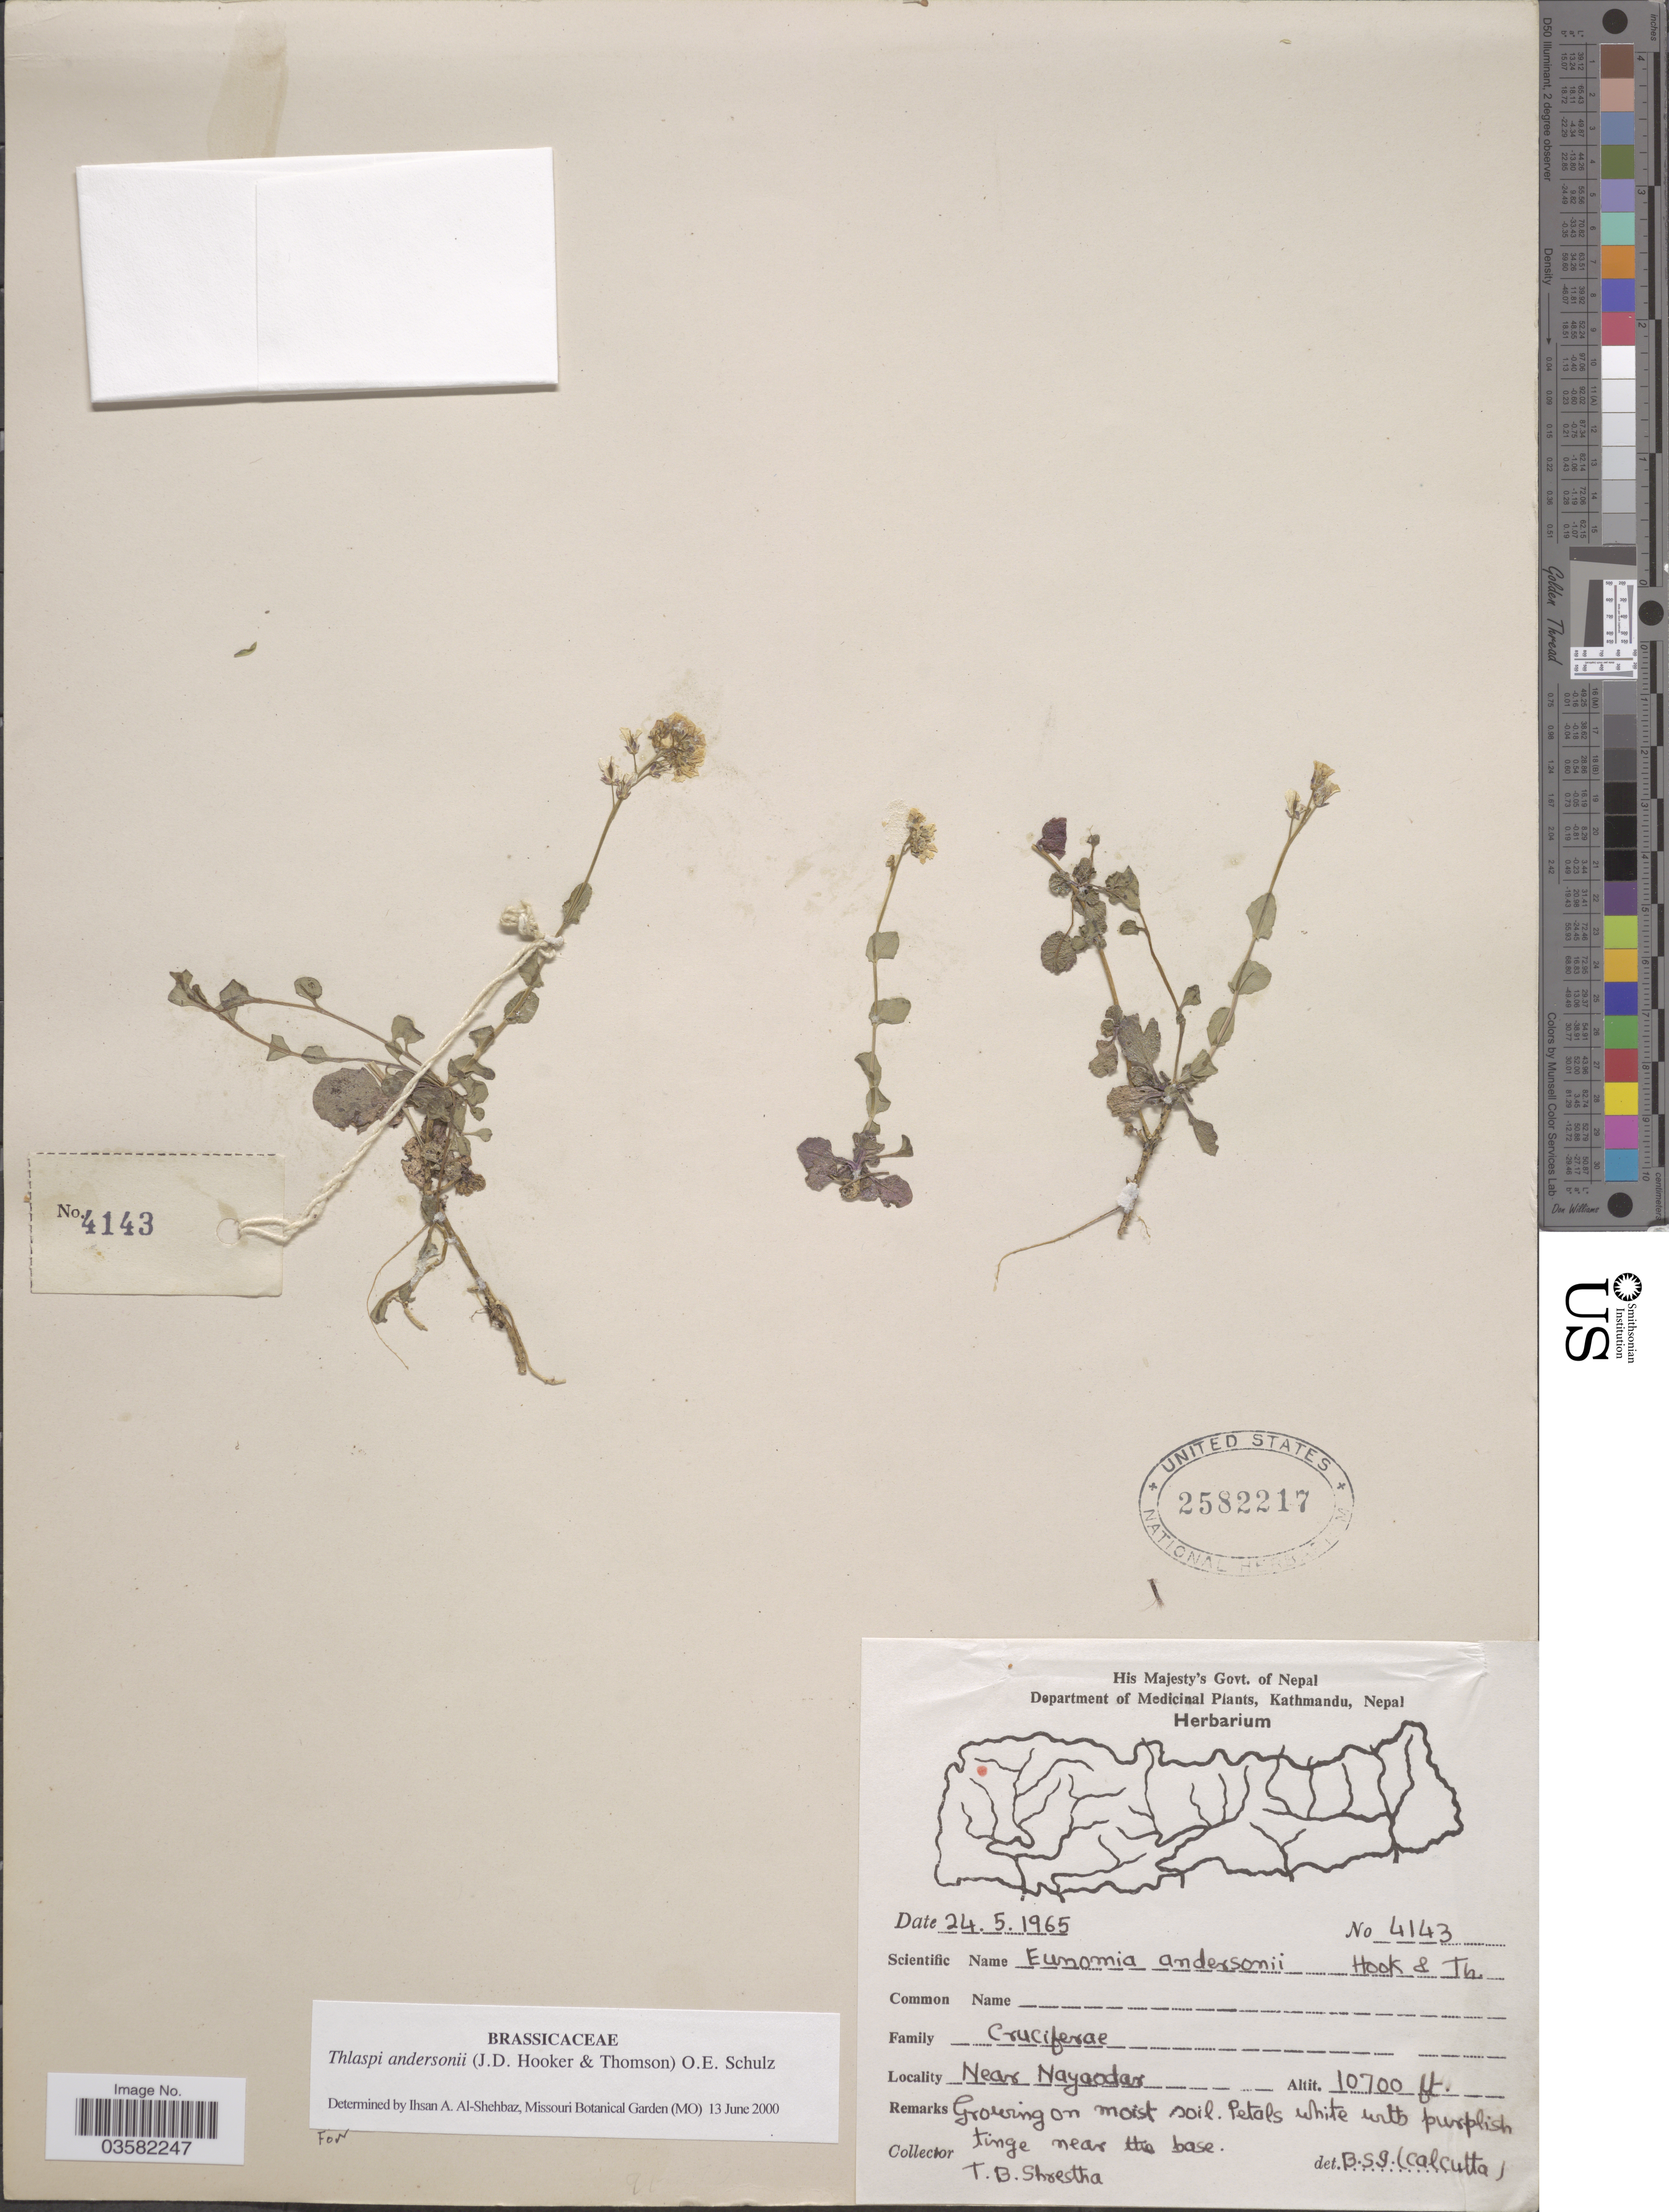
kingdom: Plantae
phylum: Tracheophyta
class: Magnoliopsida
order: Brassicales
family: Brassicaceae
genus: Thlaspi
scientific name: Thlaspi andersonii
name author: O.E. Schulz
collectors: T. B. Shrestha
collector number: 4143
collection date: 1965-05-24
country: Nepal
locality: Near Nayaodar.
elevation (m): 3261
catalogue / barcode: US 2582217